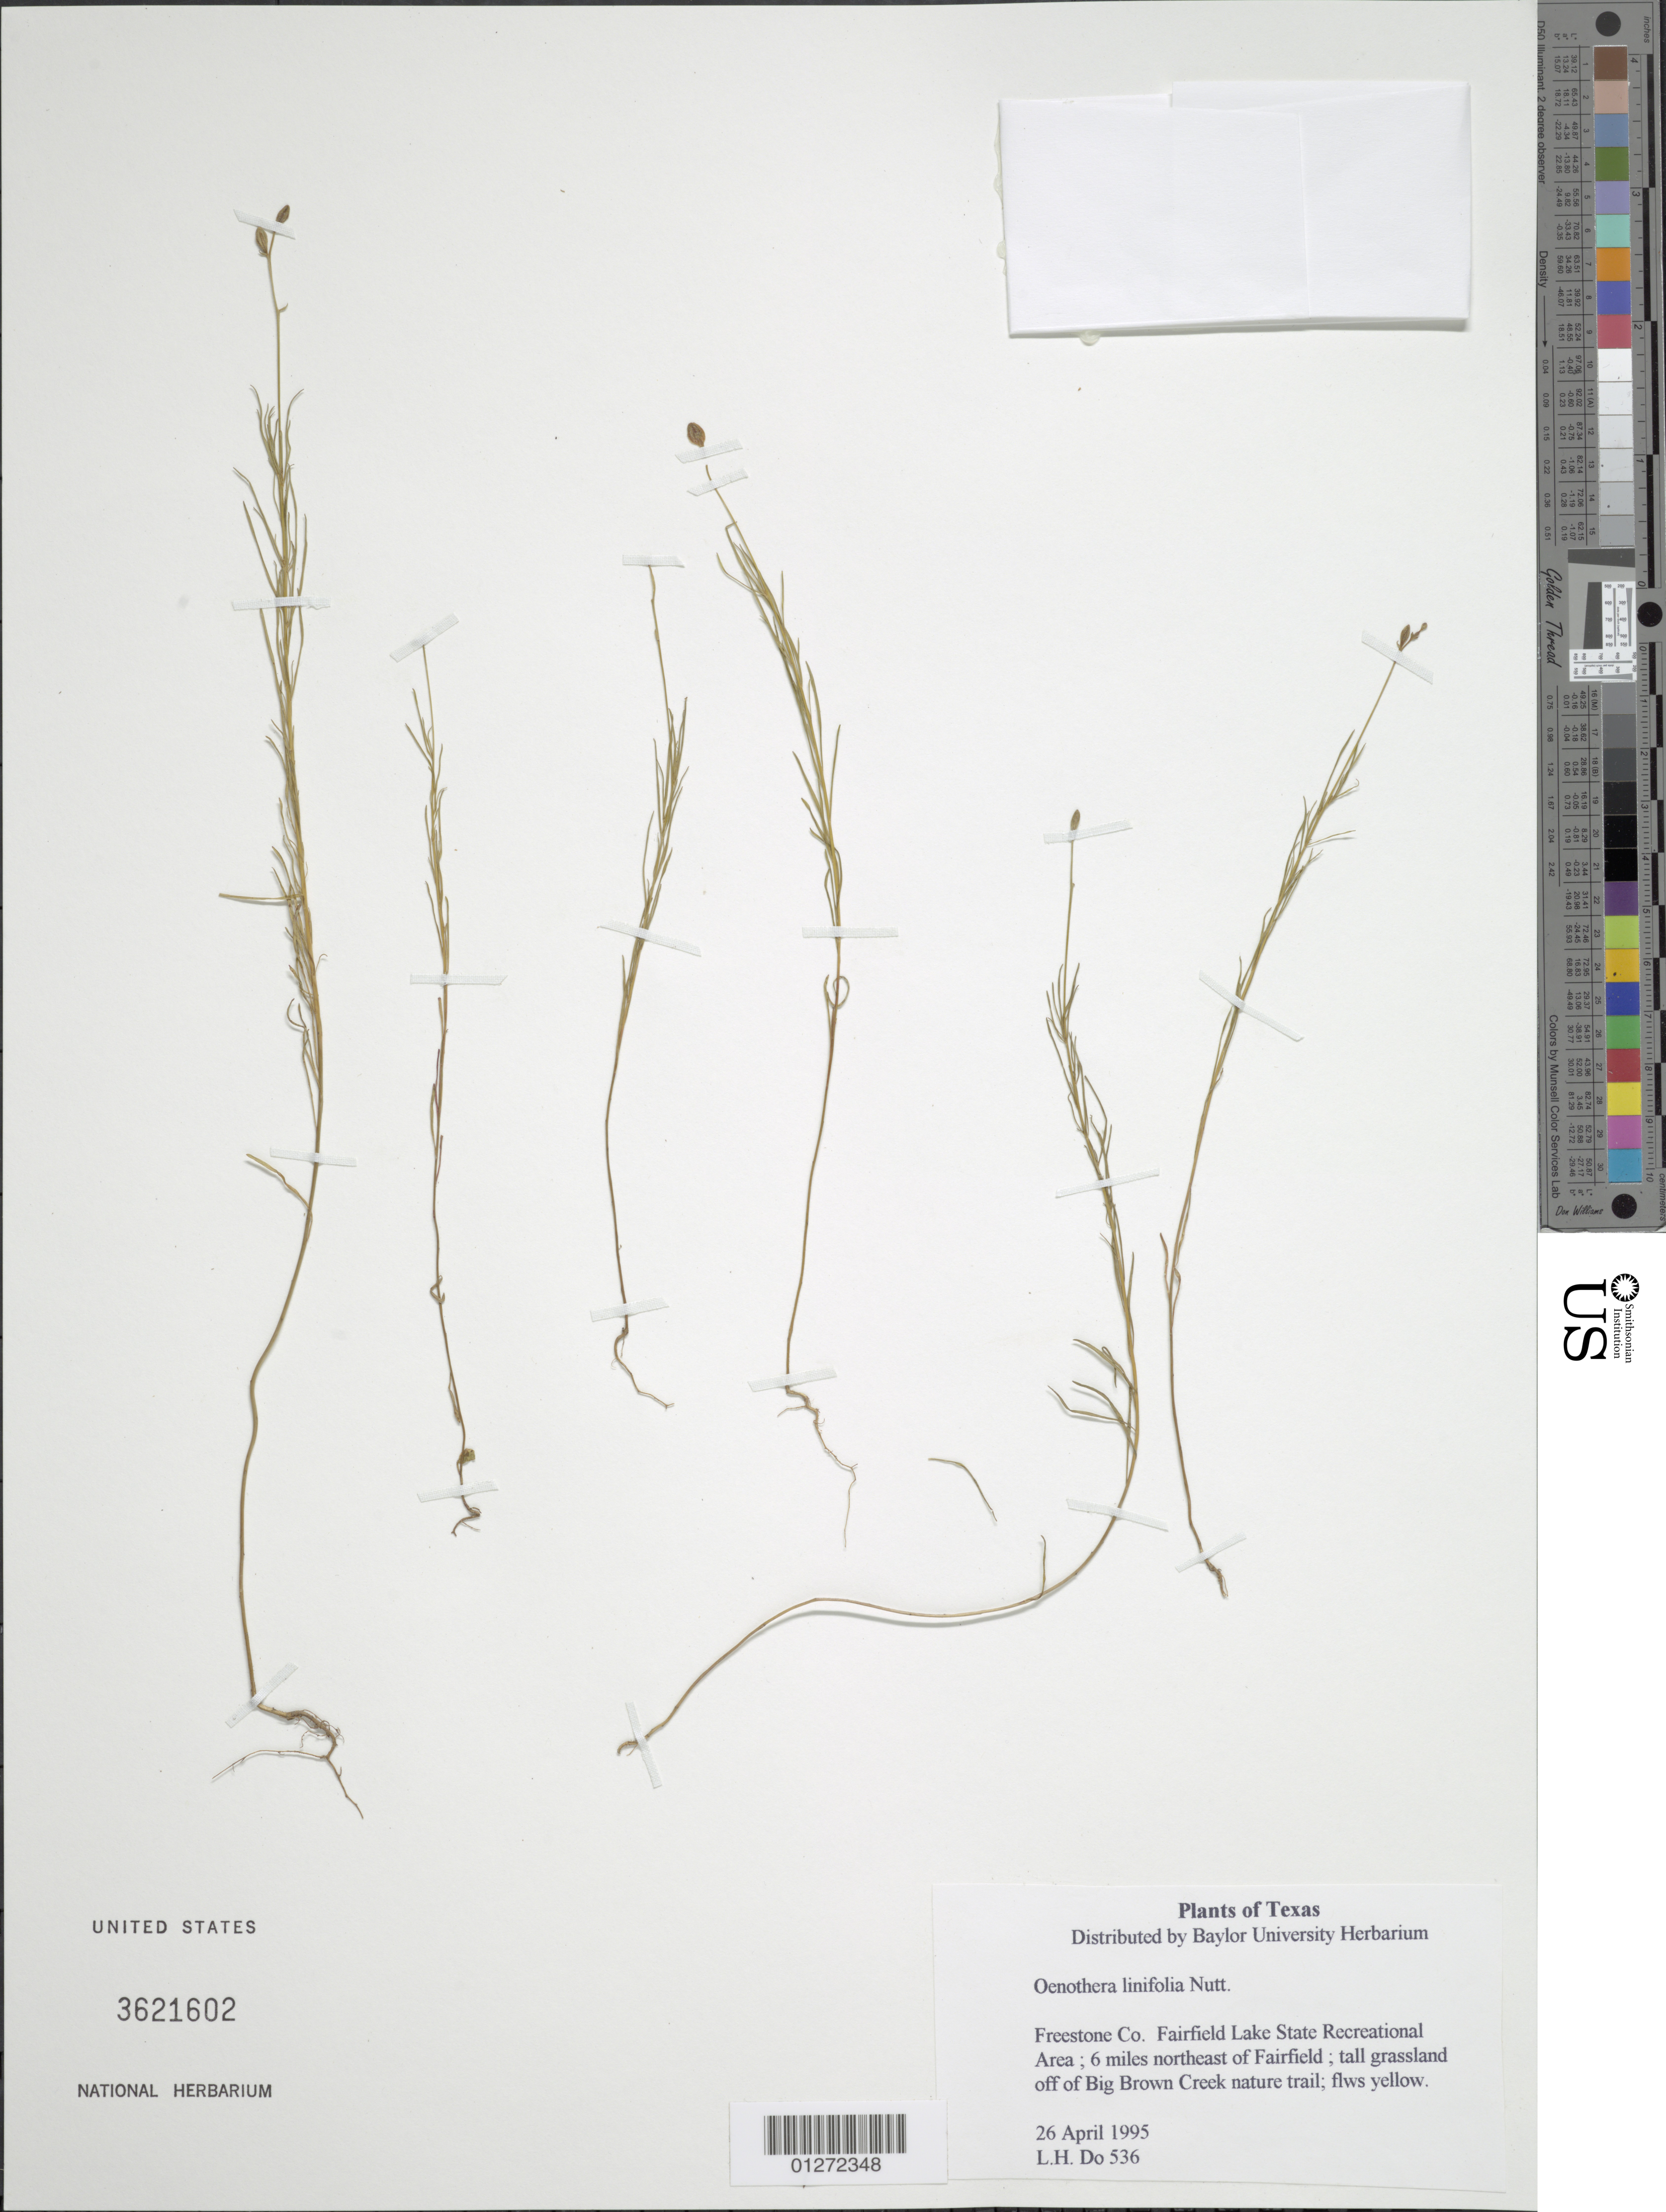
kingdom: Plantae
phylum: Tracheophyta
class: Magnoliopsida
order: Myrtales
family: Onagraceae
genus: Oenothera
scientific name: Oenothera linifolia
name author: Nutt.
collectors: L. Do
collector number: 536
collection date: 1995-04-26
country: United States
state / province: Texas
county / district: Freestone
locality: Fairfield Lake State Recreational Area; 6 miles northeast of Fairfield. Off of Big Brown Creek nature trail.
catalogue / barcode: US 3621602